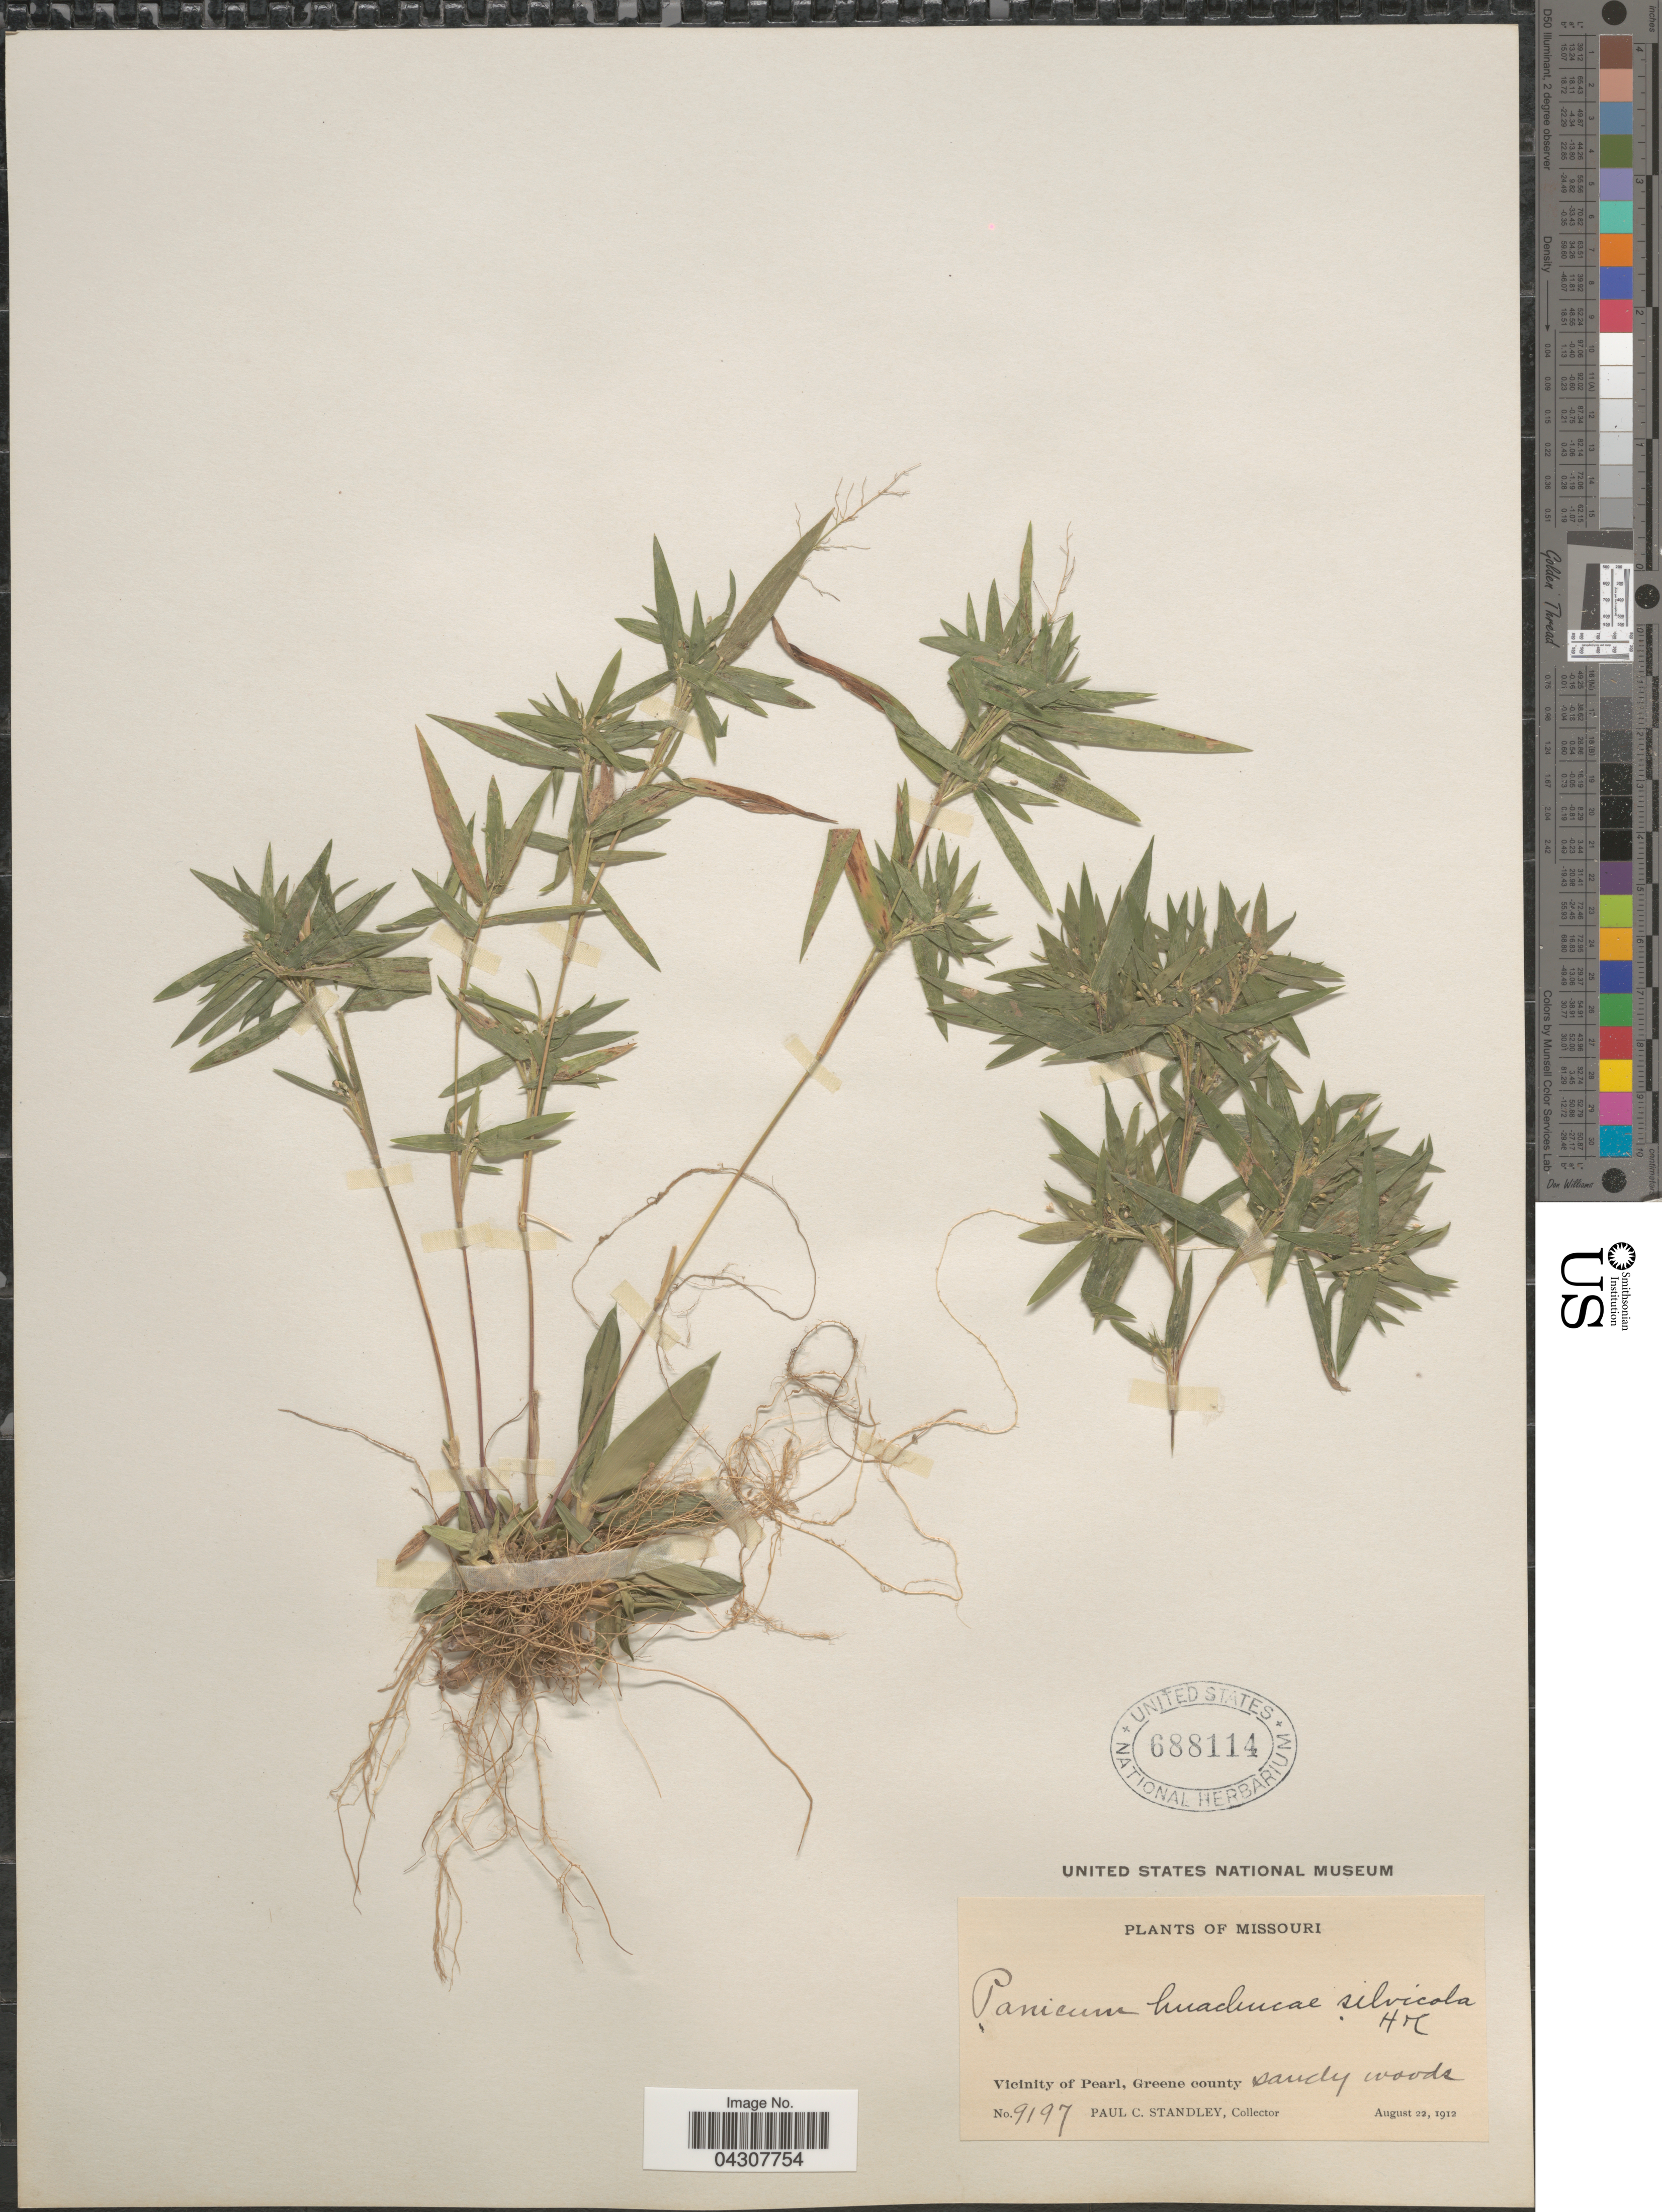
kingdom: Plantae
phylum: Tracheophyta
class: Liliopsida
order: Poales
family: Poaceae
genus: Dichanthelium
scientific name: Dichanthelium acuminatum var. acuminatum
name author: (Sw.) Gould & C.A. Clark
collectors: P. C. Standley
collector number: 9197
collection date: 1912-08-22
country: United States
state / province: Missouri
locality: Vicinity of Pearl, Greene county.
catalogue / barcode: US 688114